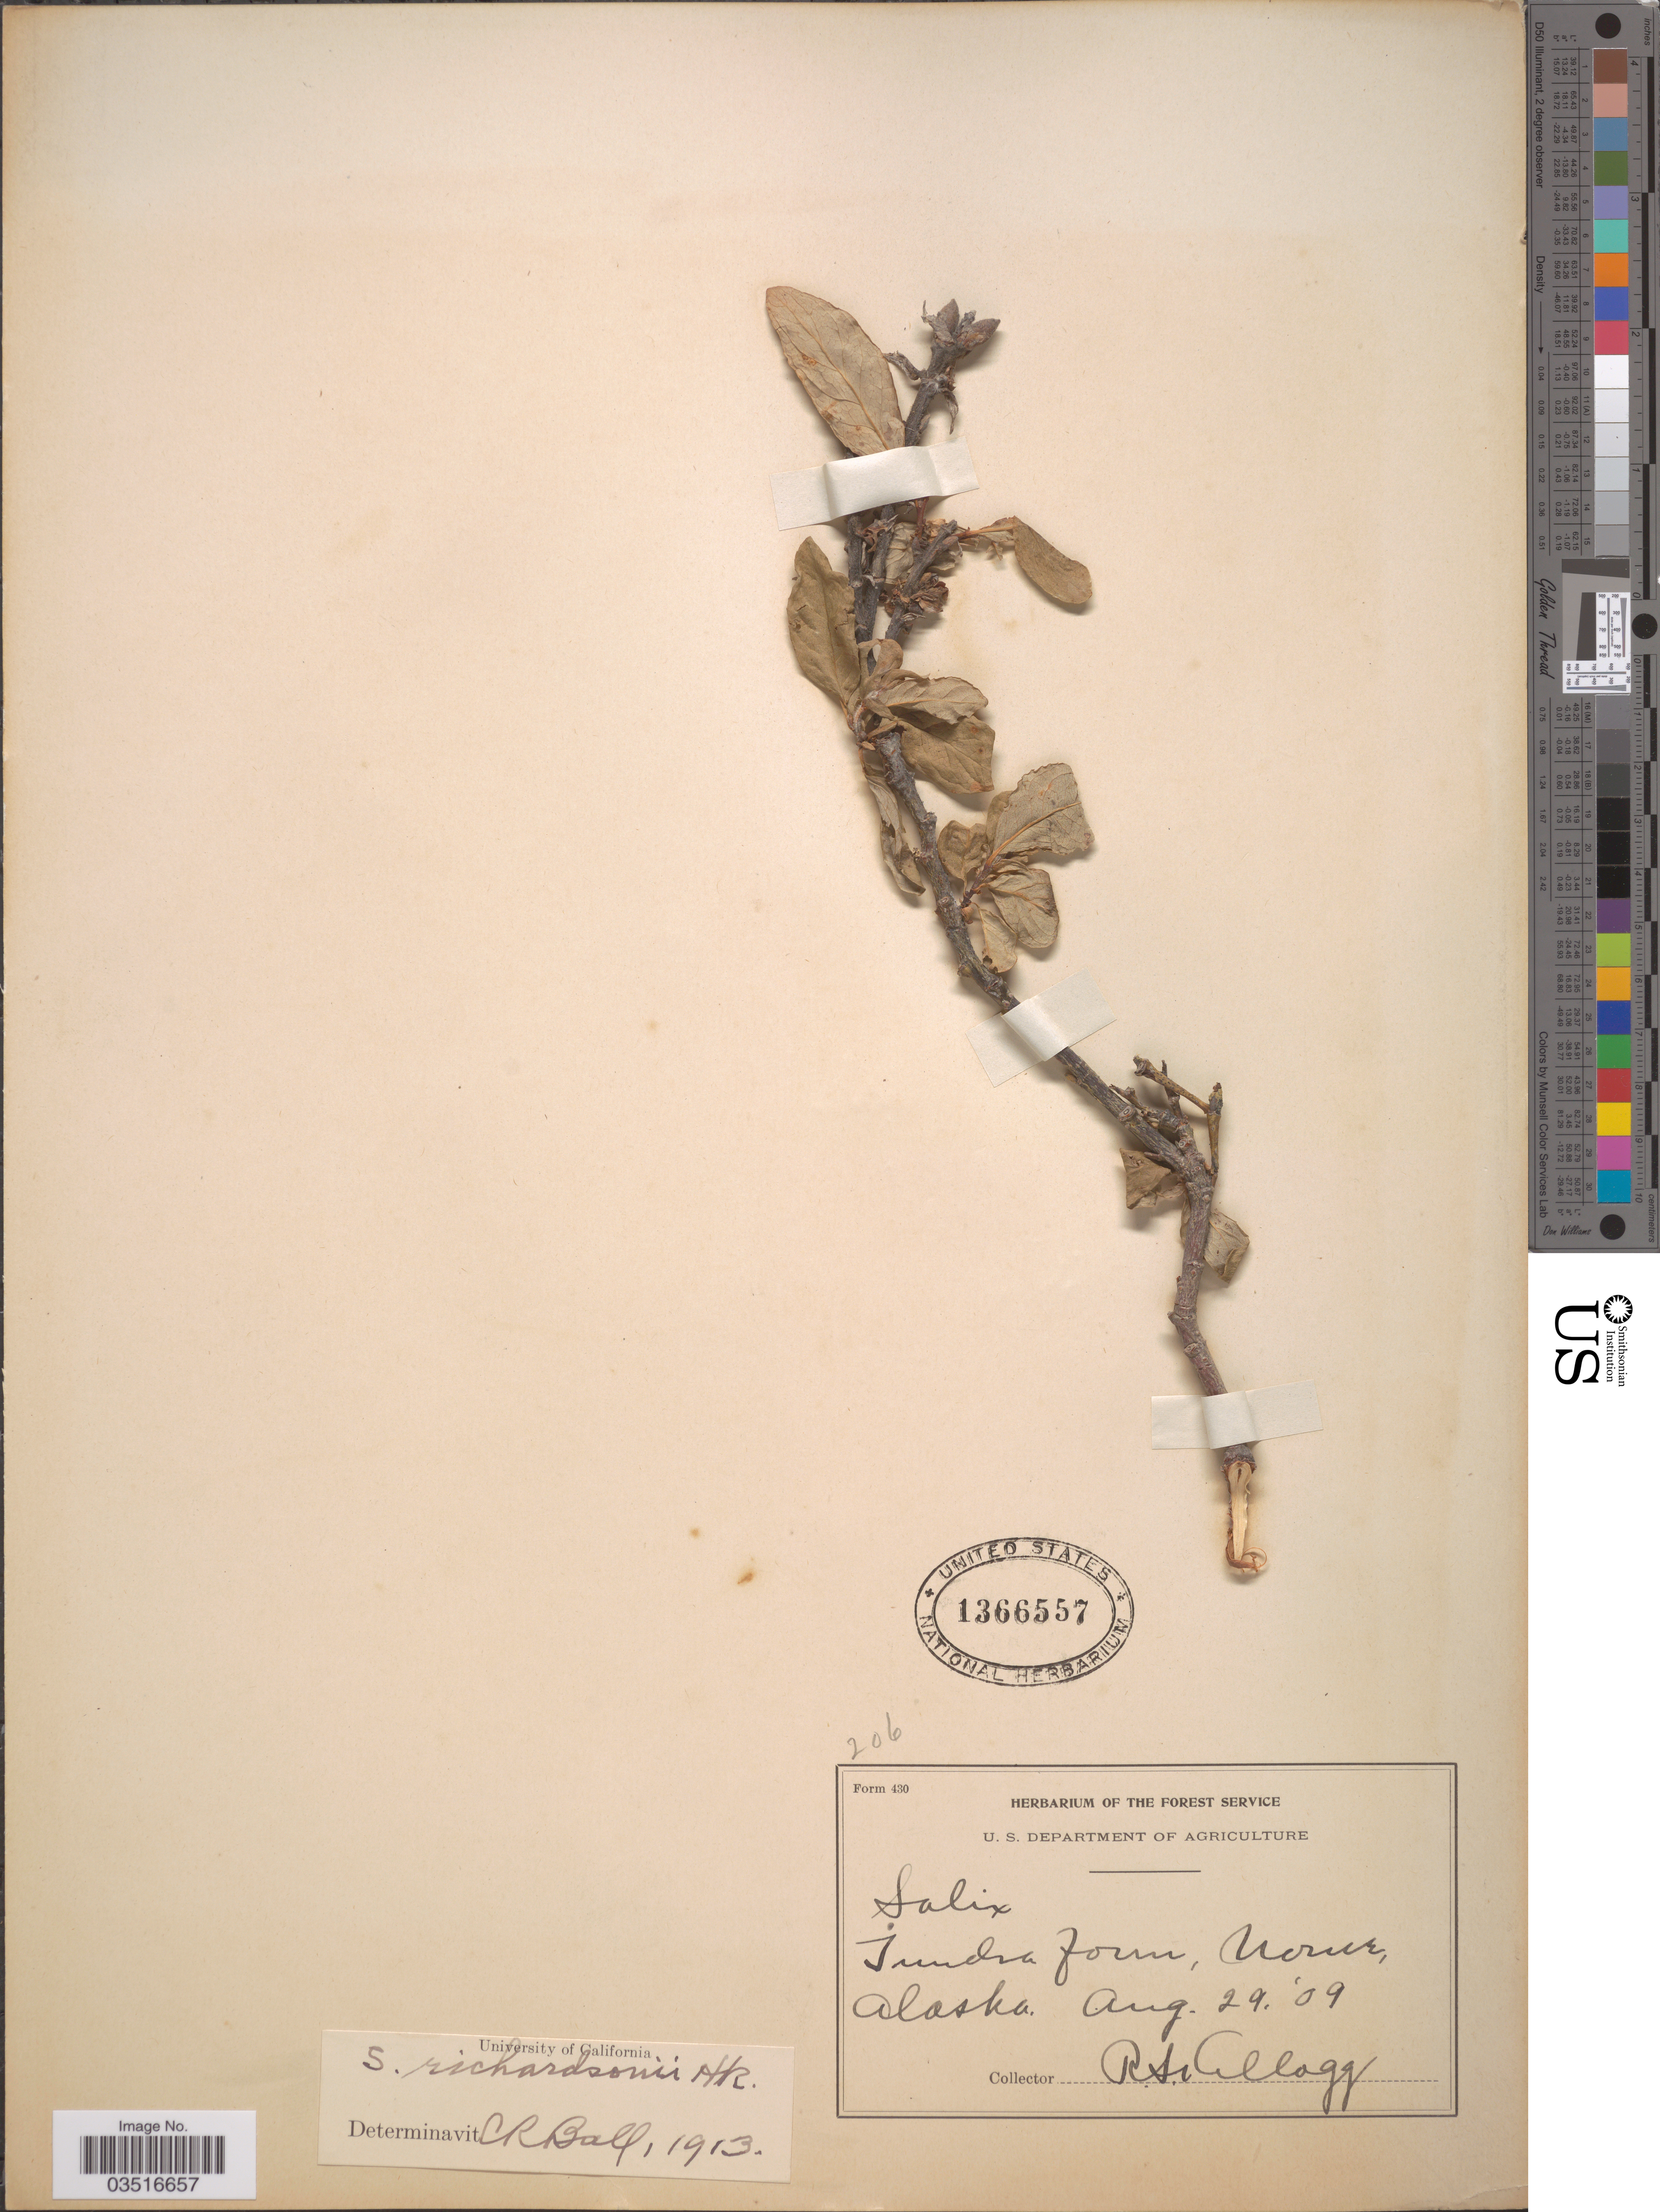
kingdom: Plantae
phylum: Tracheophyta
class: Magnoliopsida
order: Malpighiales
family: Salicaceae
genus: Salix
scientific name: Salix richardsonii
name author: Hook.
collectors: R. Kellogg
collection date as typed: Transcribed d/m/y: 29/8/9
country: United States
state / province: Alaska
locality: Tundra from Nome.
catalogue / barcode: US 1366557